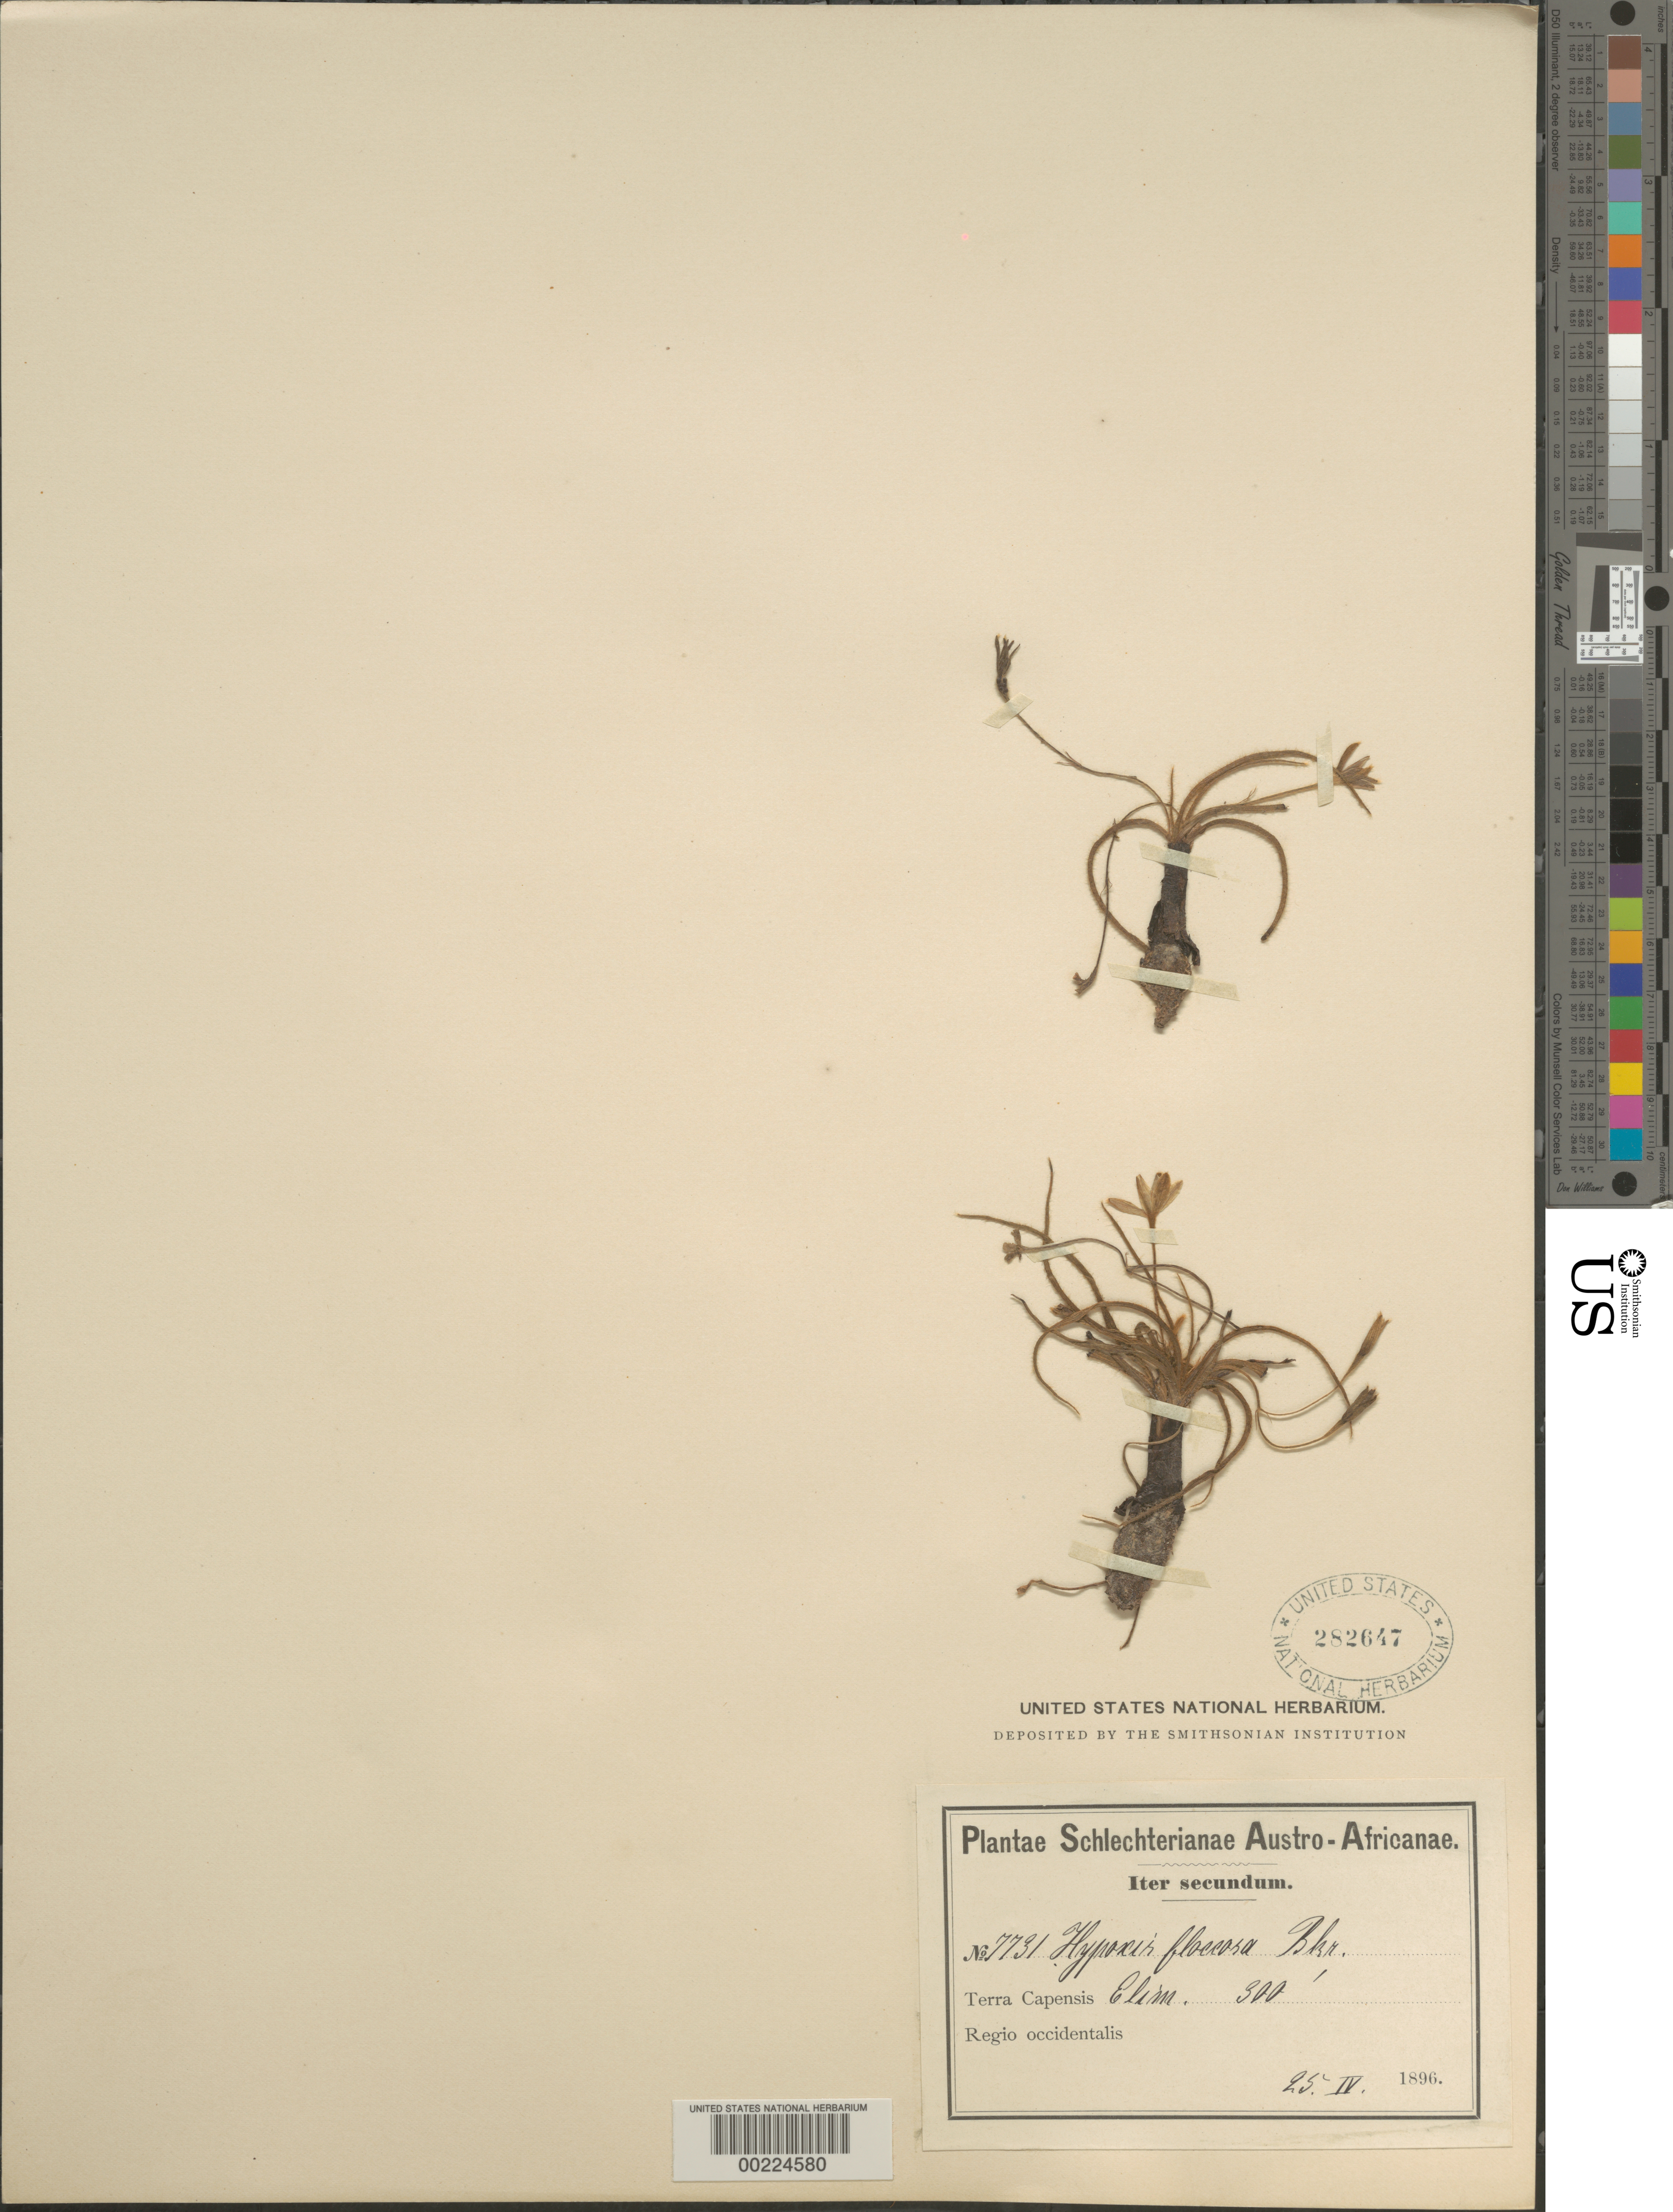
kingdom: Plantae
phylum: Tracheophyta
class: Liliopsida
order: Asparagales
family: Hypoxidaceae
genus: Hypoxis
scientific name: Hypoxis floccosa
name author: Baker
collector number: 7731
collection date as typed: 25 Apr 1896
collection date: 1896-04-25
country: South Africa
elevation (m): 91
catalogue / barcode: US 282647